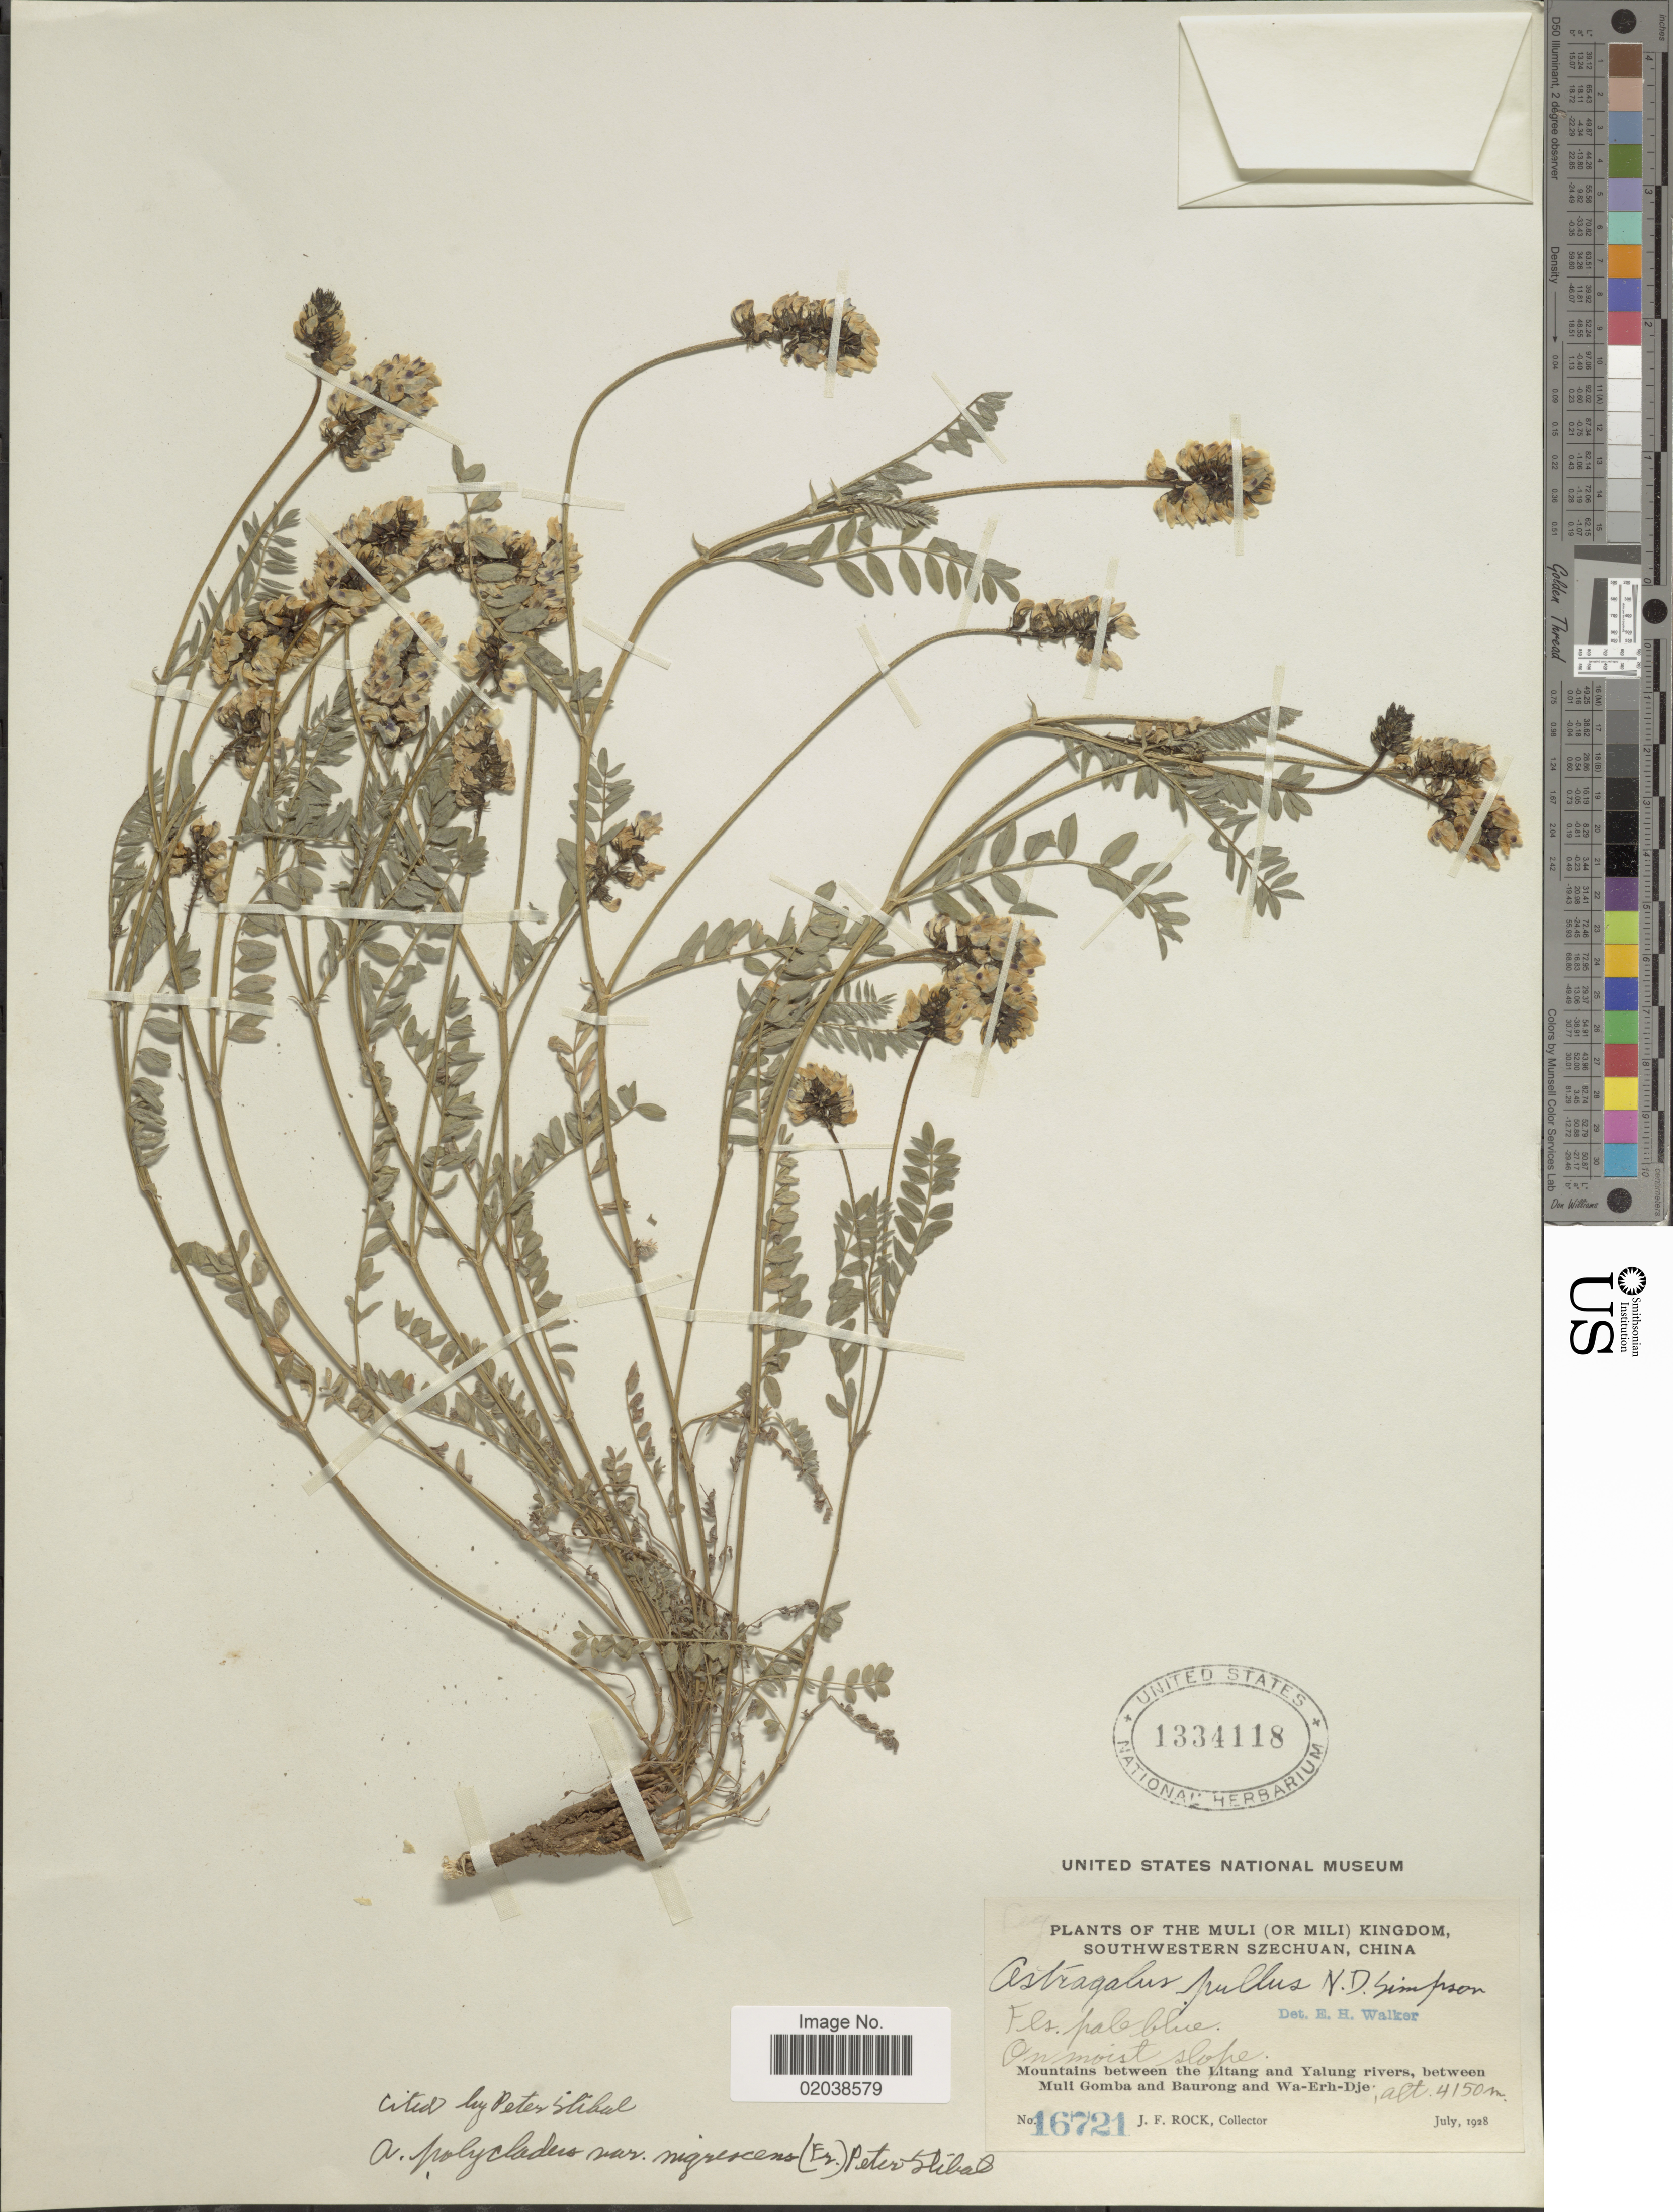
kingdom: Plantae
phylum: Tracheophyta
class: Magnoliopsida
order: Fabales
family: Fabaceae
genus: Astragalus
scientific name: Astragalus polycladus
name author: Bureau & Franch.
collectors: J. Rock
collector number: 16721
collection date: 1928-07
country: China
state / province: Sichuan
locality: The Muli (or Mili) Kingdom Southwestern Szechuan. Mountains between the Litang and Yalung rivrs, between Muli Gomba and Baurong and Wa-Erh-Dje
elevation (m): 4150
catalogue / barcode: US 1334118